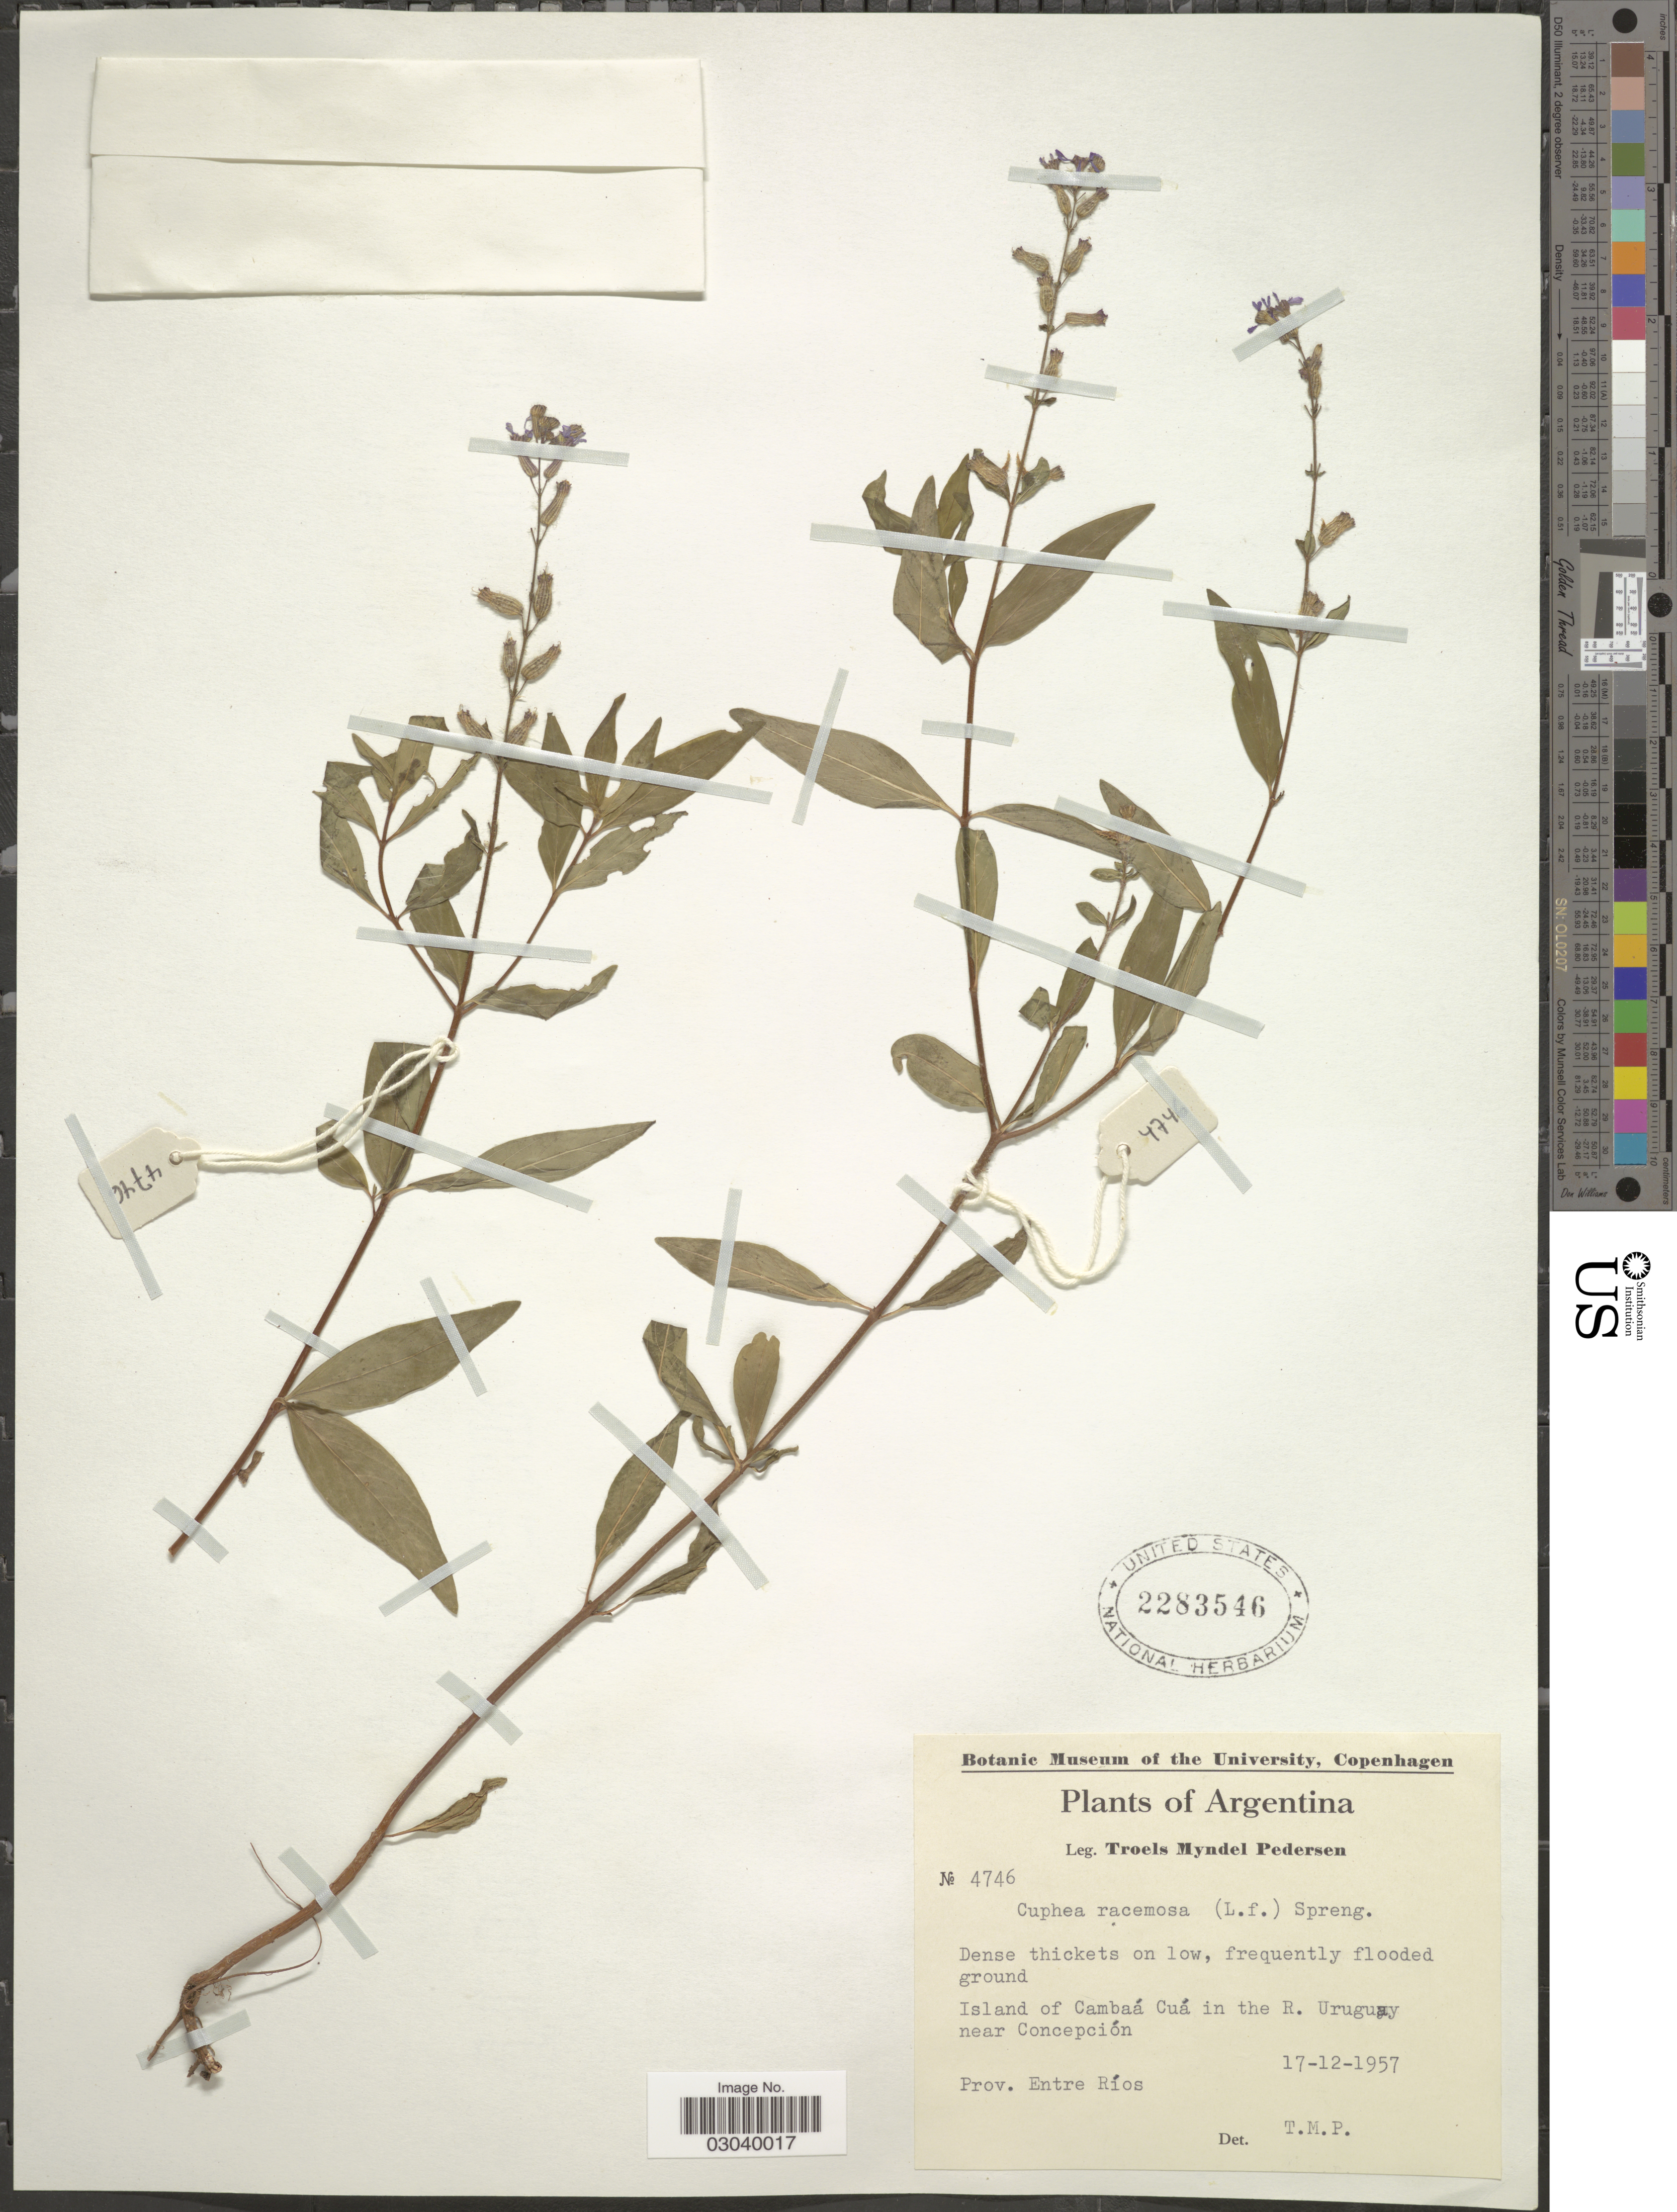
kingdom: Plantae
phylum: Tracheophyta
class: Magnoliopsida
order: Myrtales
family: Lythraceae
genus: Cuphea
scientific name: Cuphea racemosa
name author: (L. f.) Spreng.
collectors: T. Pederson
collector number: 4746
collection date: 1957-12-17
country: Argentina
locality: Island of Cambaá Cuá in the R. Uruguay near Concepción.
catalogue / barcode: US 2283546